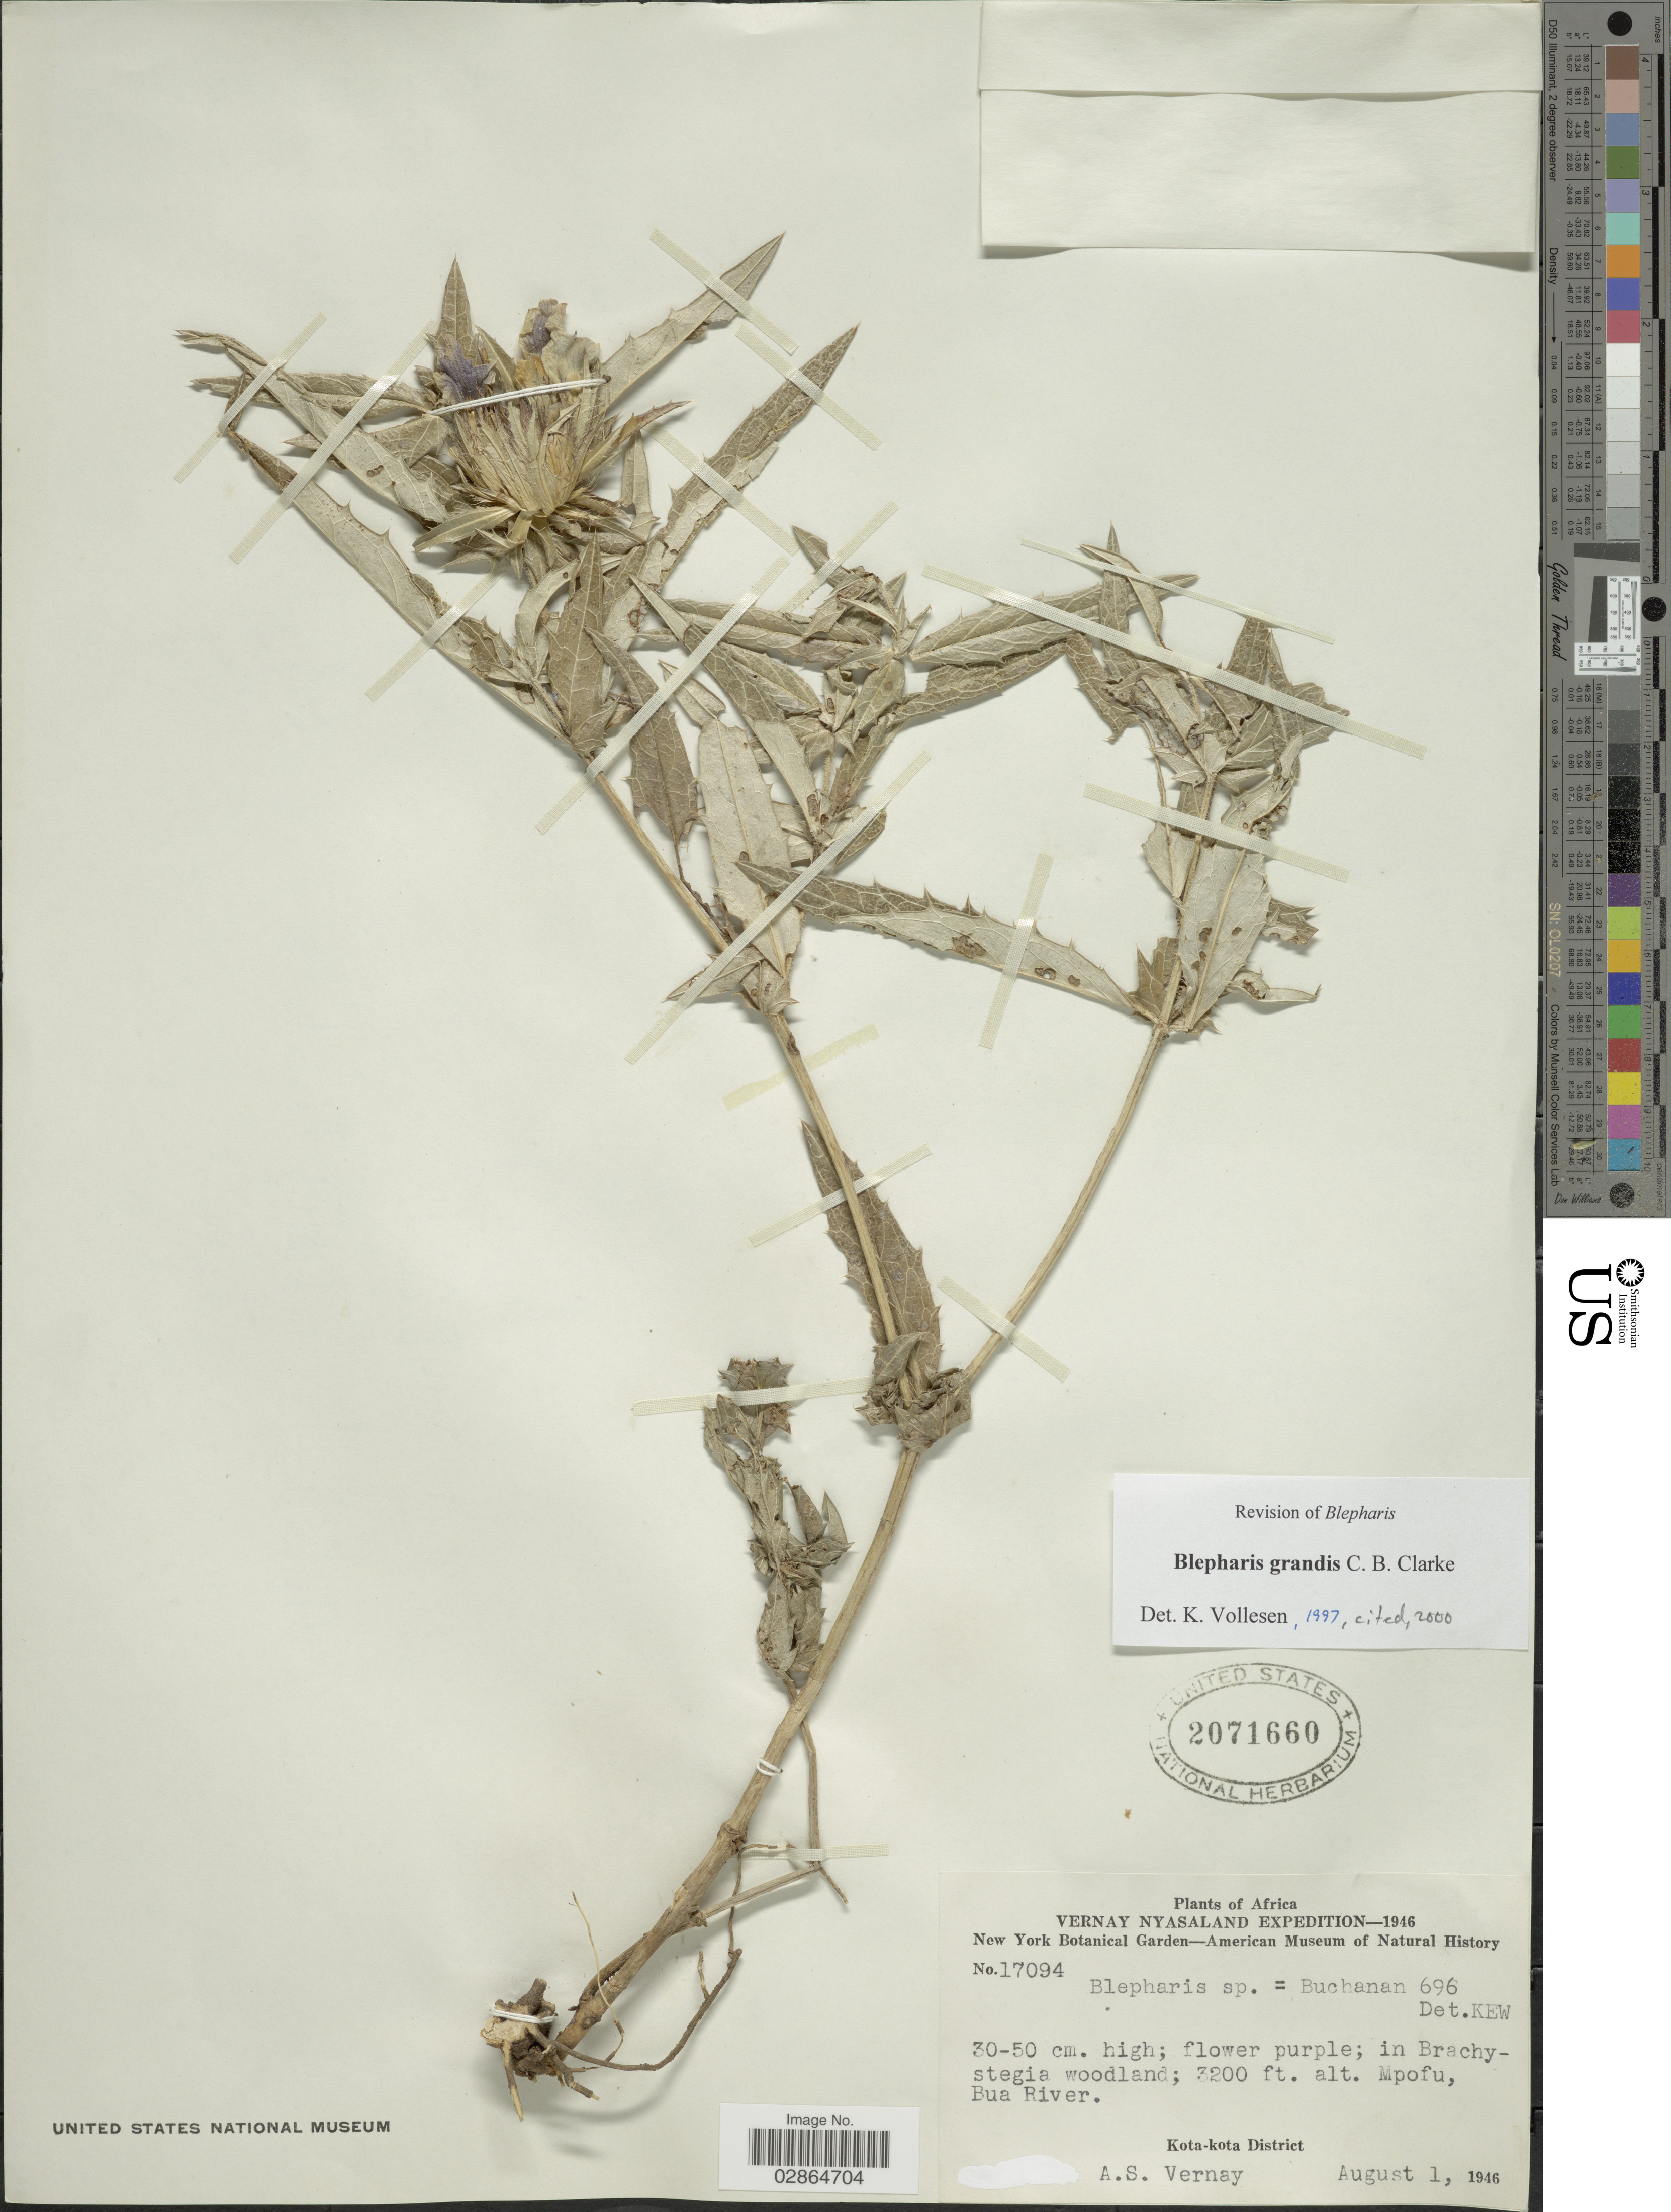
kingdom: Plantae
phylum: Tracheophyta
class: Magnoliopsida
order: Lamiales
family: Acanthaceae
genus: Blepharis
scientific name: Blepharis grandis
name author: C.B. Clarke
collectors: A. Vernay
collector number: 17094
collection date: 1946-08-01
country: Malawi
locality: Vernay Nyasaland, Mpofu Bua River, Kota-kota District.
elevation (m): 975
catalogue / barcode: US 2071660